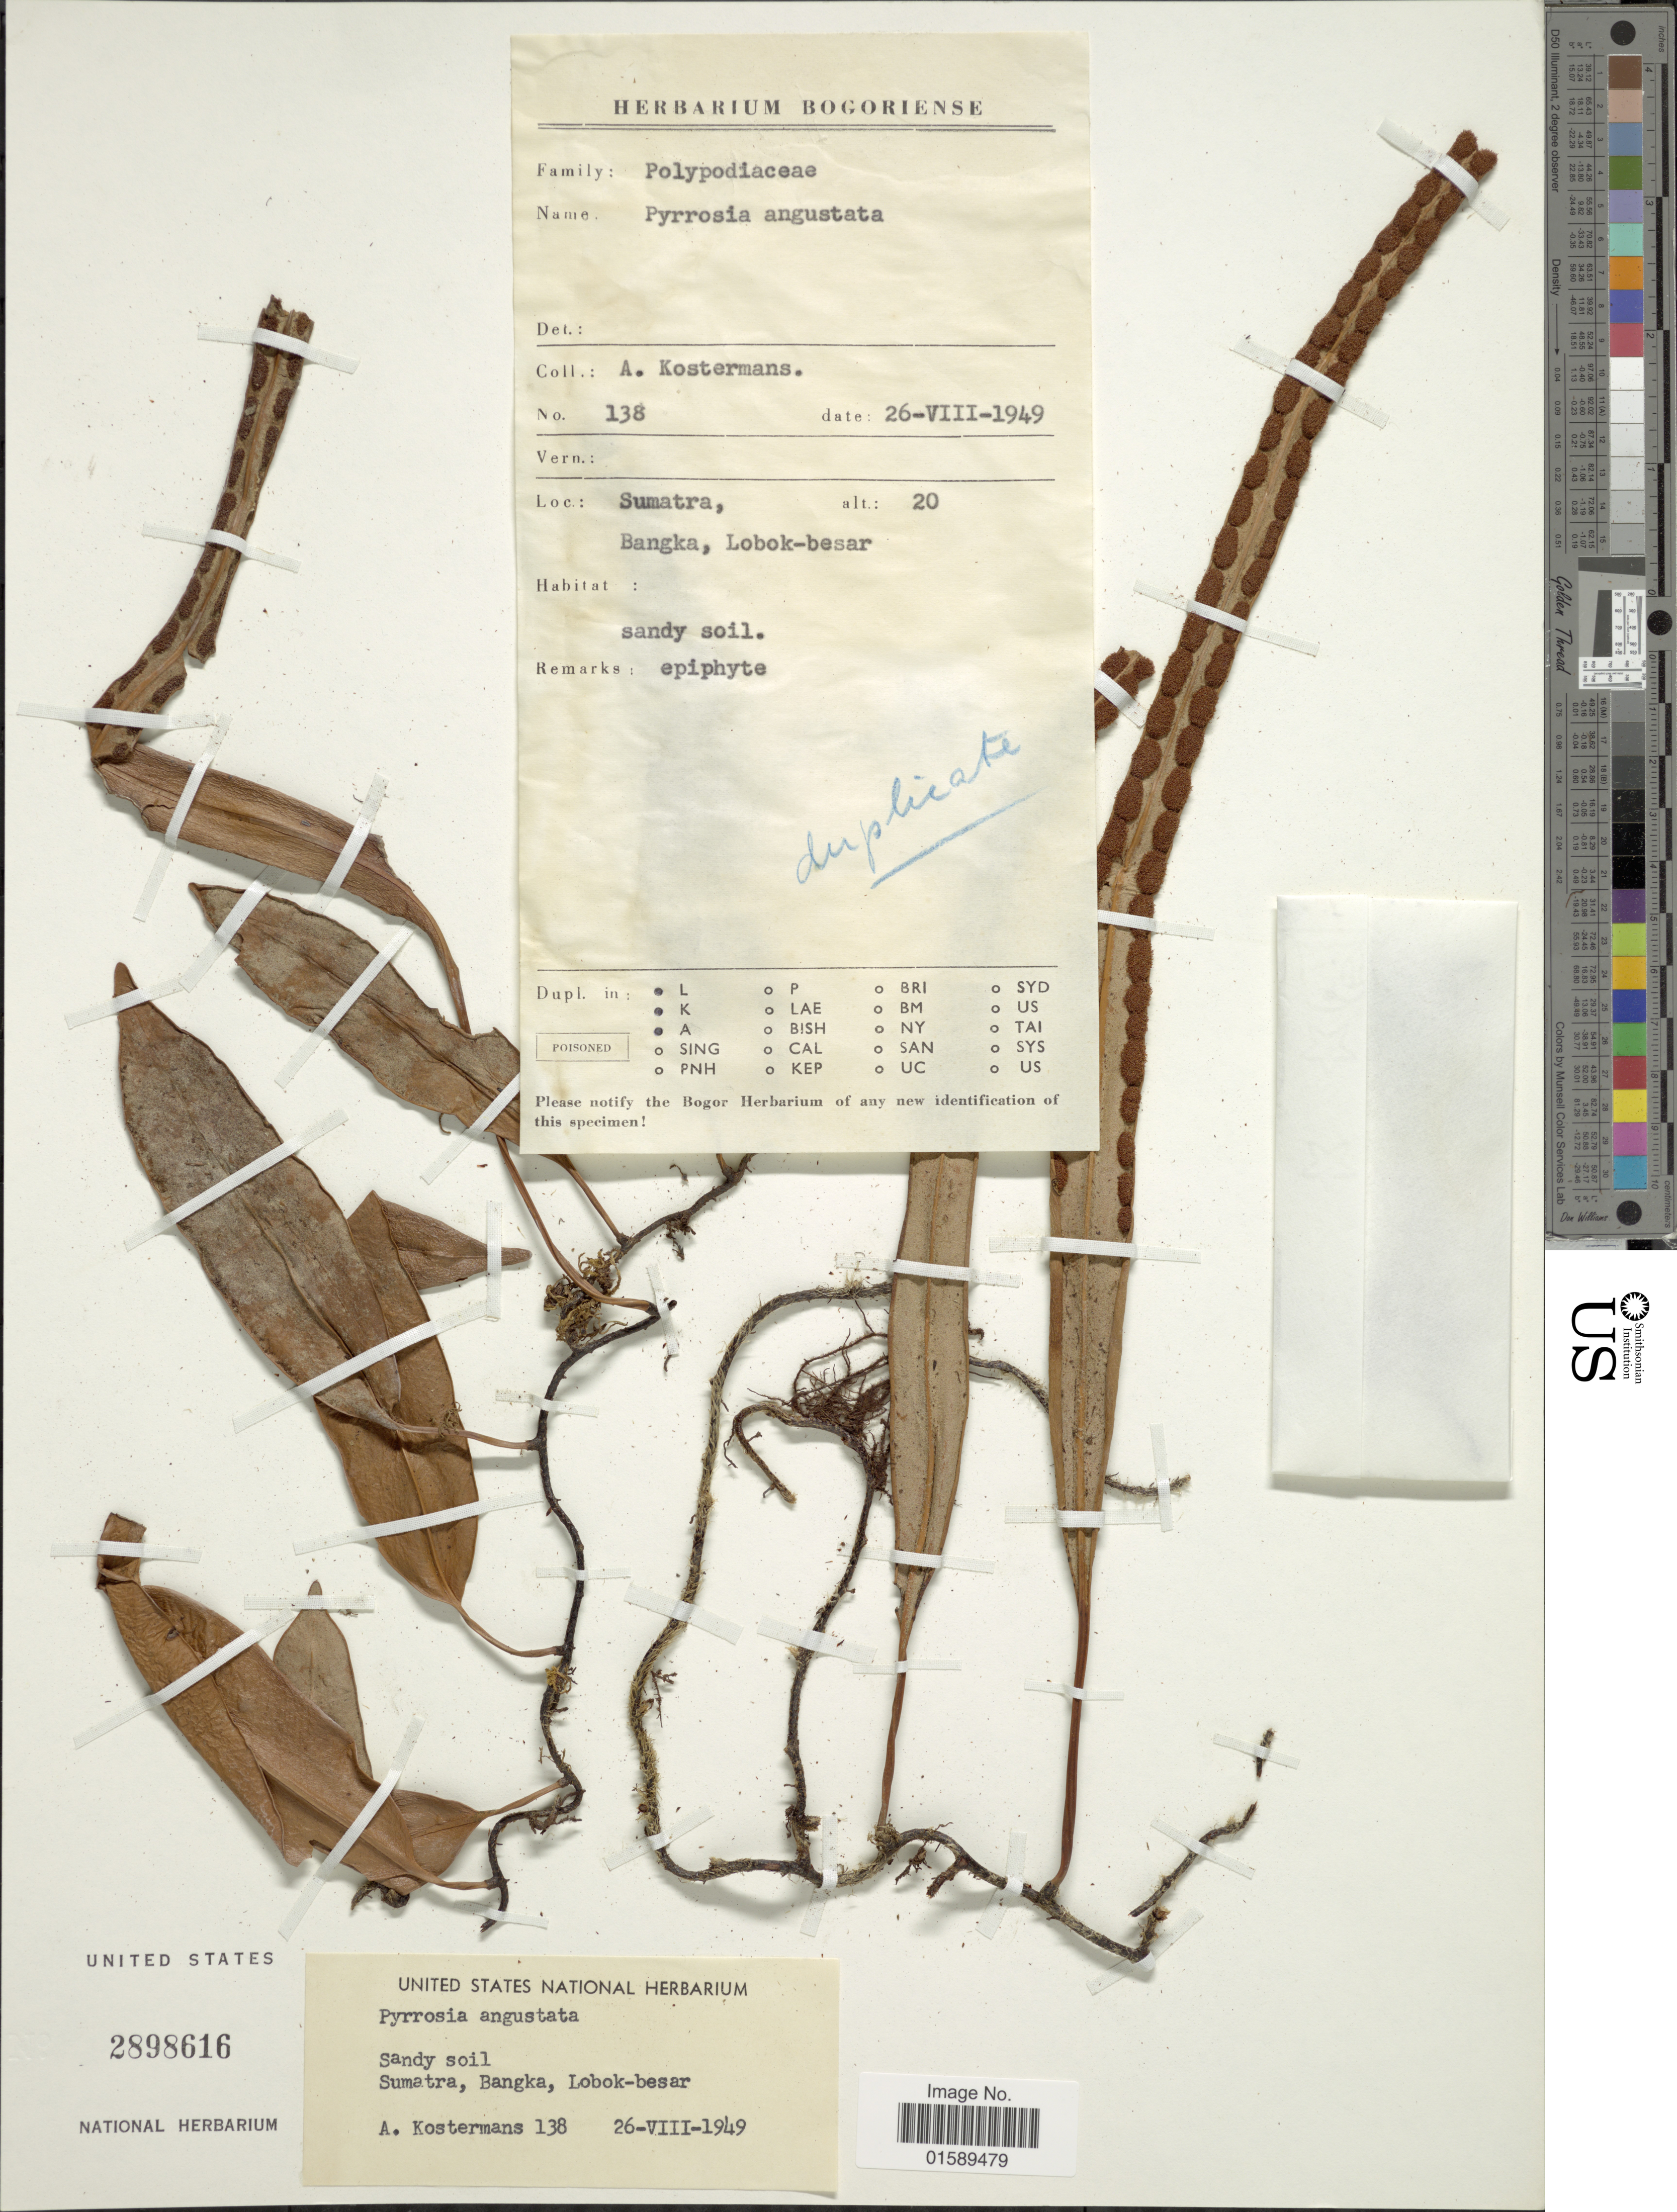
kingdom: Plantae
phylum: Tracheophyta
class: Polypodiopsida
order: Polypodiales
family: Polypodiaceae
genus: Pyrrosia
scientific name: Pyrrosia angustata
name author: (Sw.) Ching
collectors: A. J. G. Kostermans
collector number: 138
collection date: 1949-08-26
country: Indonesia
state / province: Sumatra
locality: Sumatra, Bangka, Lobok-besar.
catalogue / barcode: US 2898616